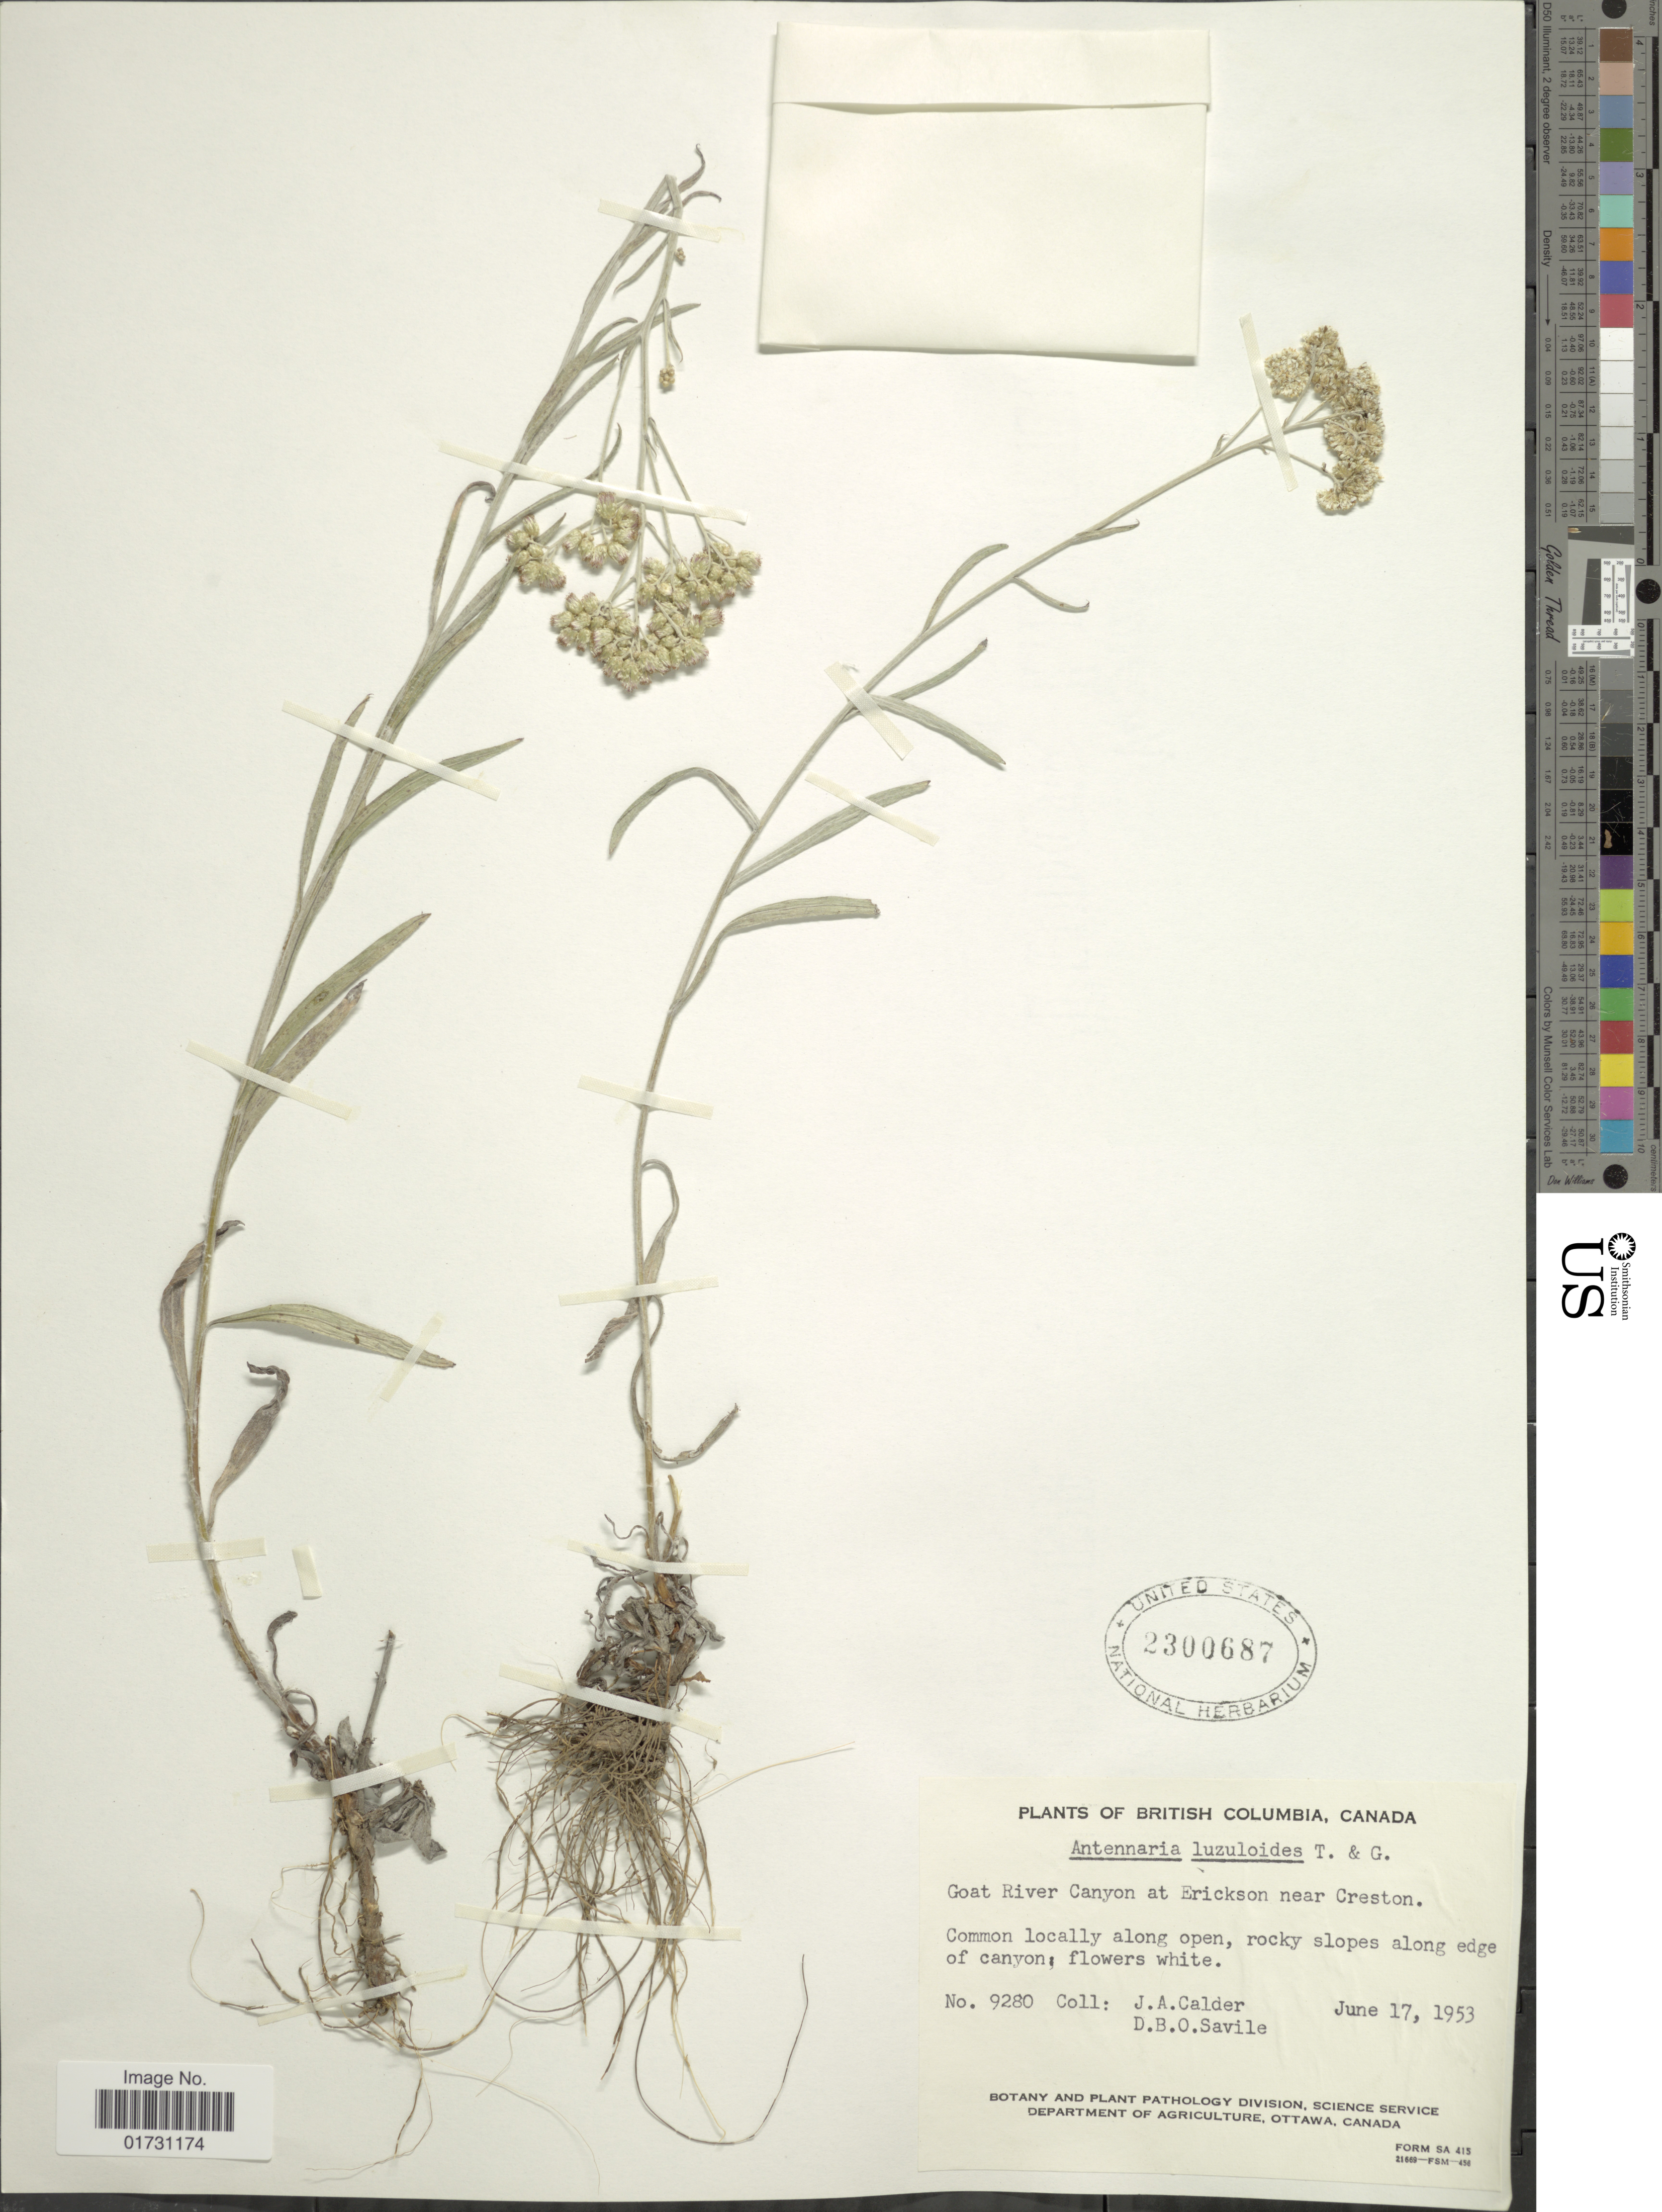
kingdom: Plantae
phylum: Tracheophyta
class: Magnoliopsida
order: Asterales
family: Asteraceae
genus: Antennaria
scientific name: Antennaria luzuloides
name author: Torr. & A. Gray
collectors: J. A. Calder & D. Savile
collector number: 9280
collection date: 1953-06-17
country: Canada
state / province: British Columbia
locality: Common locally along open, rocky slopes along edge of Canyon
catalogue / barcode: US 2300687